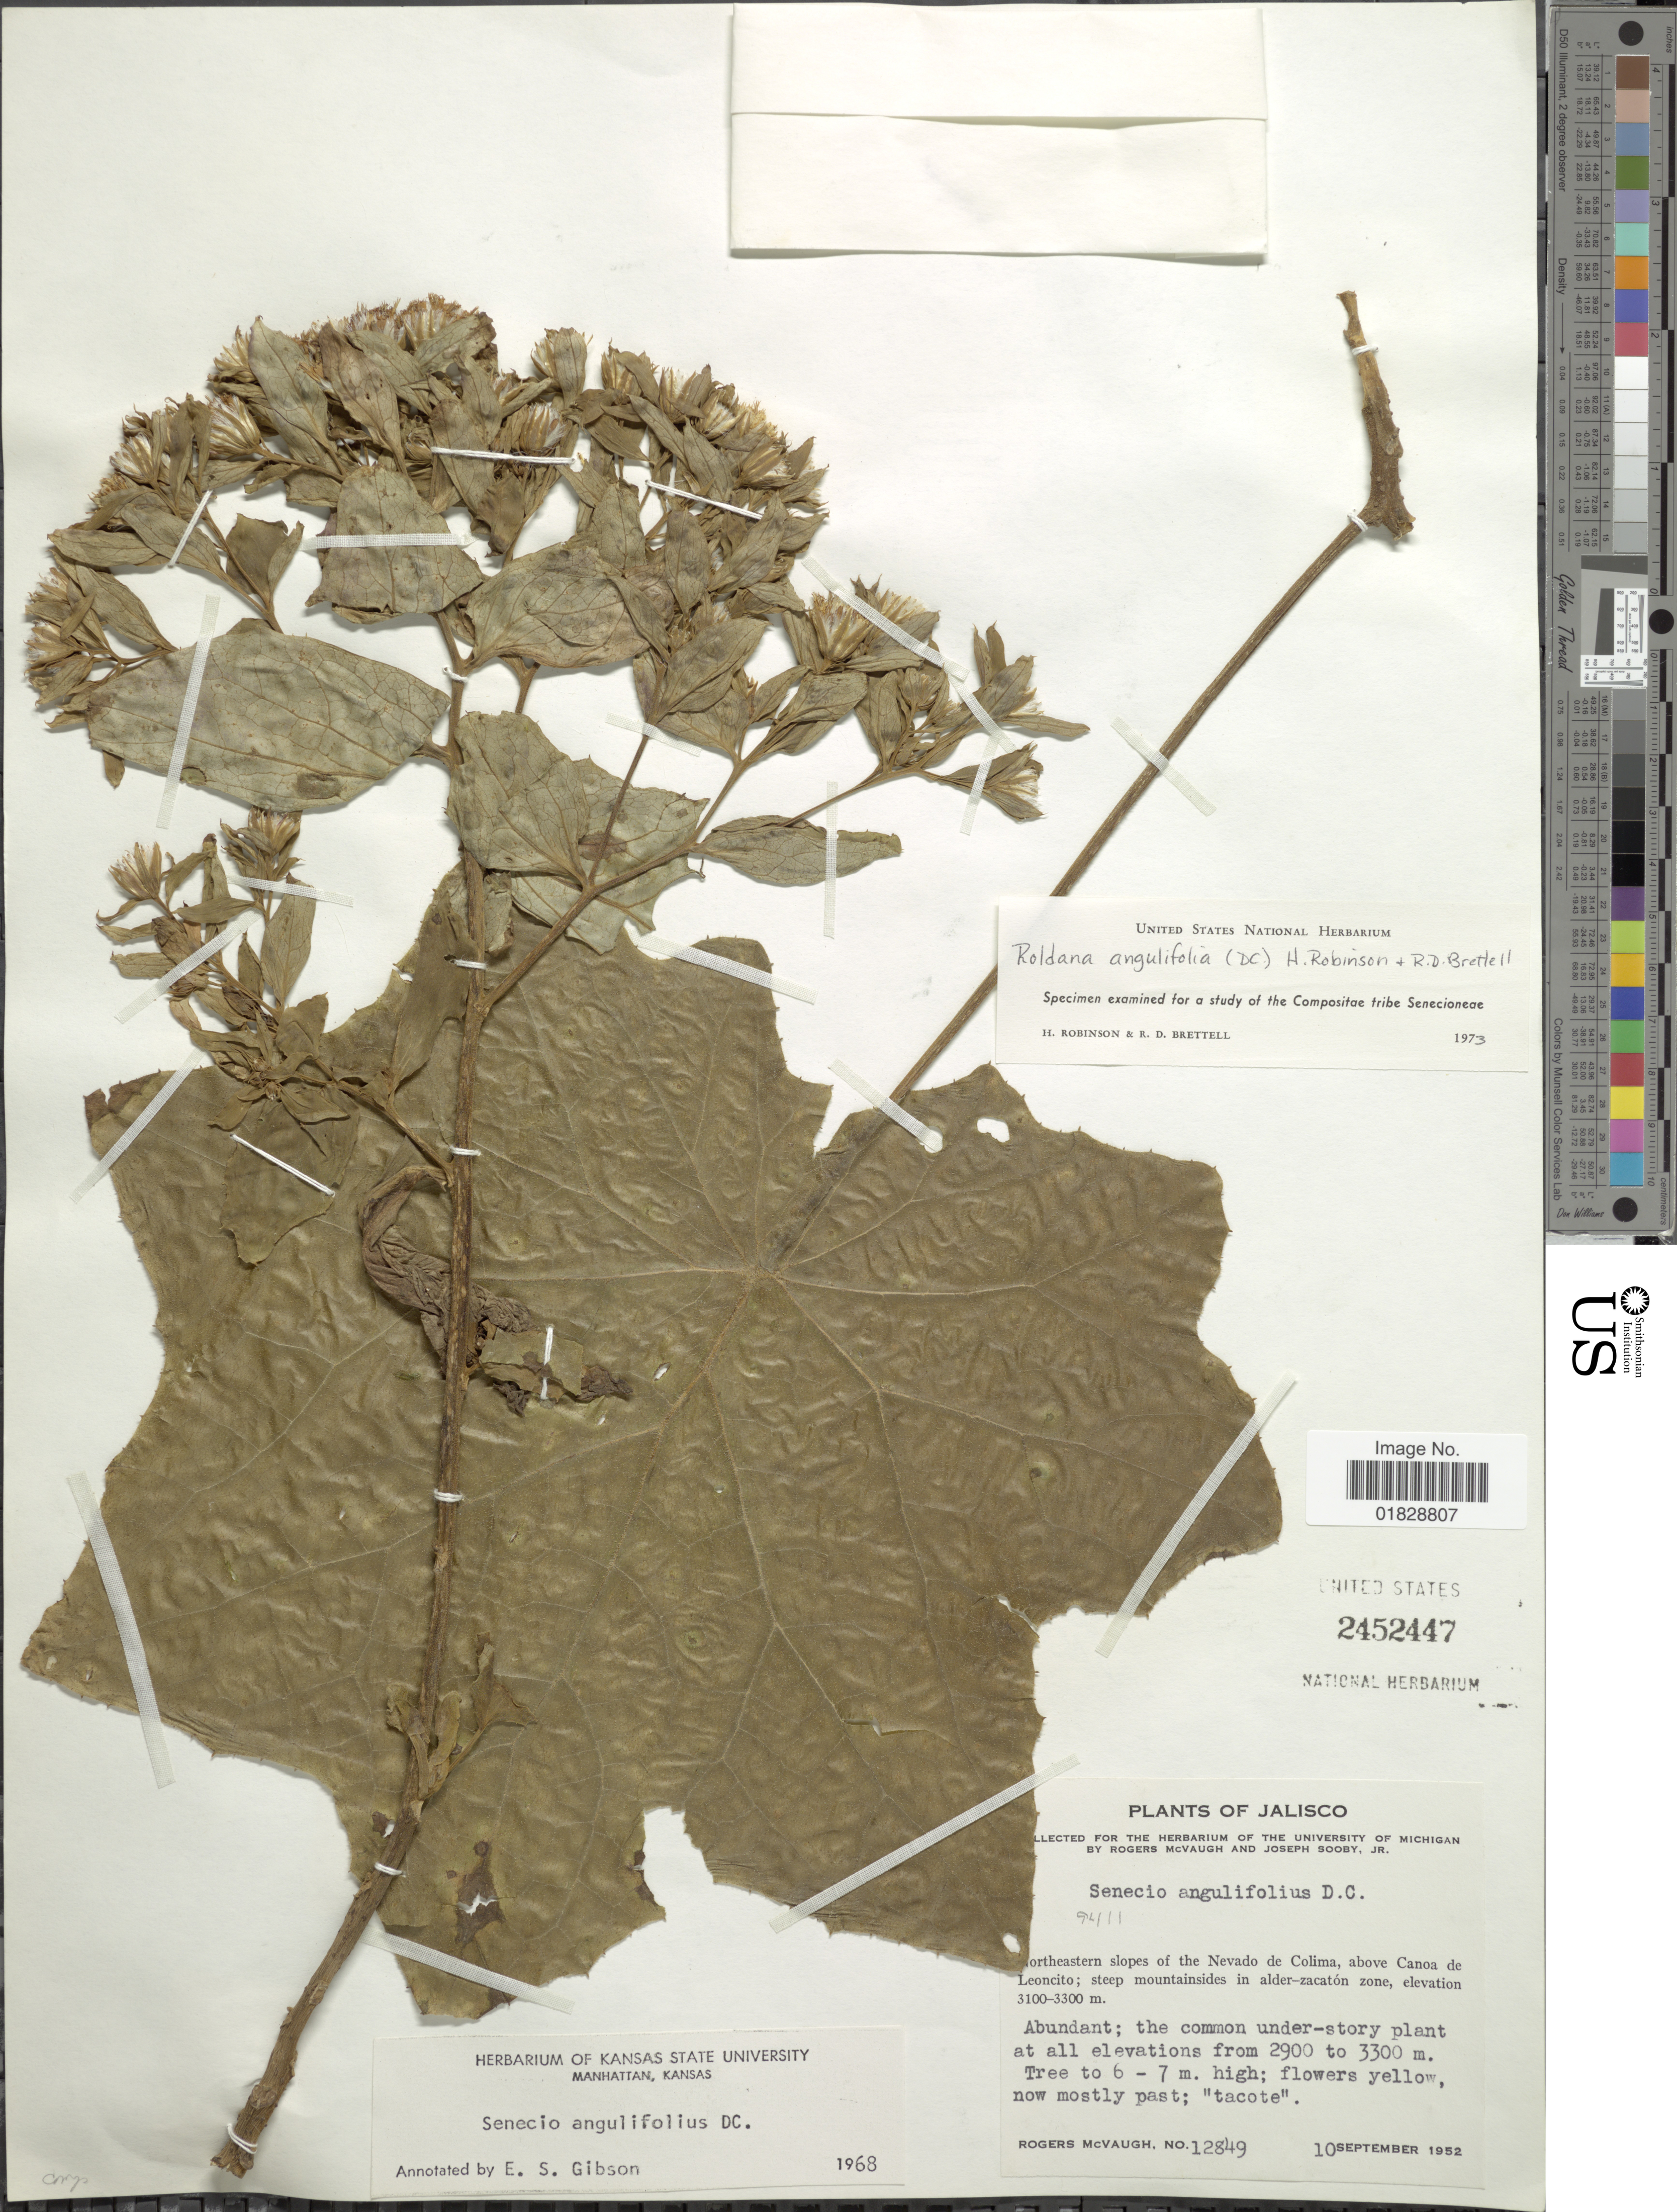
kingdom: Plantae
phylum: Tracheophyta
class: Magnoliopsida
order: Asterales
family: Asteraceae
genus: Roldana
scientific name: Roldana angulifolia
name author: (DC.) H. Rob. & Brettell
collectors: R. McVaugh & J. Sooby Jr.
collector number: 12849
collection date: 1952-09-10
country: Mexico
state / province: Jalisco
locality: Northeastern slopes of the Nevado de Colima, above Canoa de Leoncito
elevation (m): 3100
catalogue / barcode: US 2452447